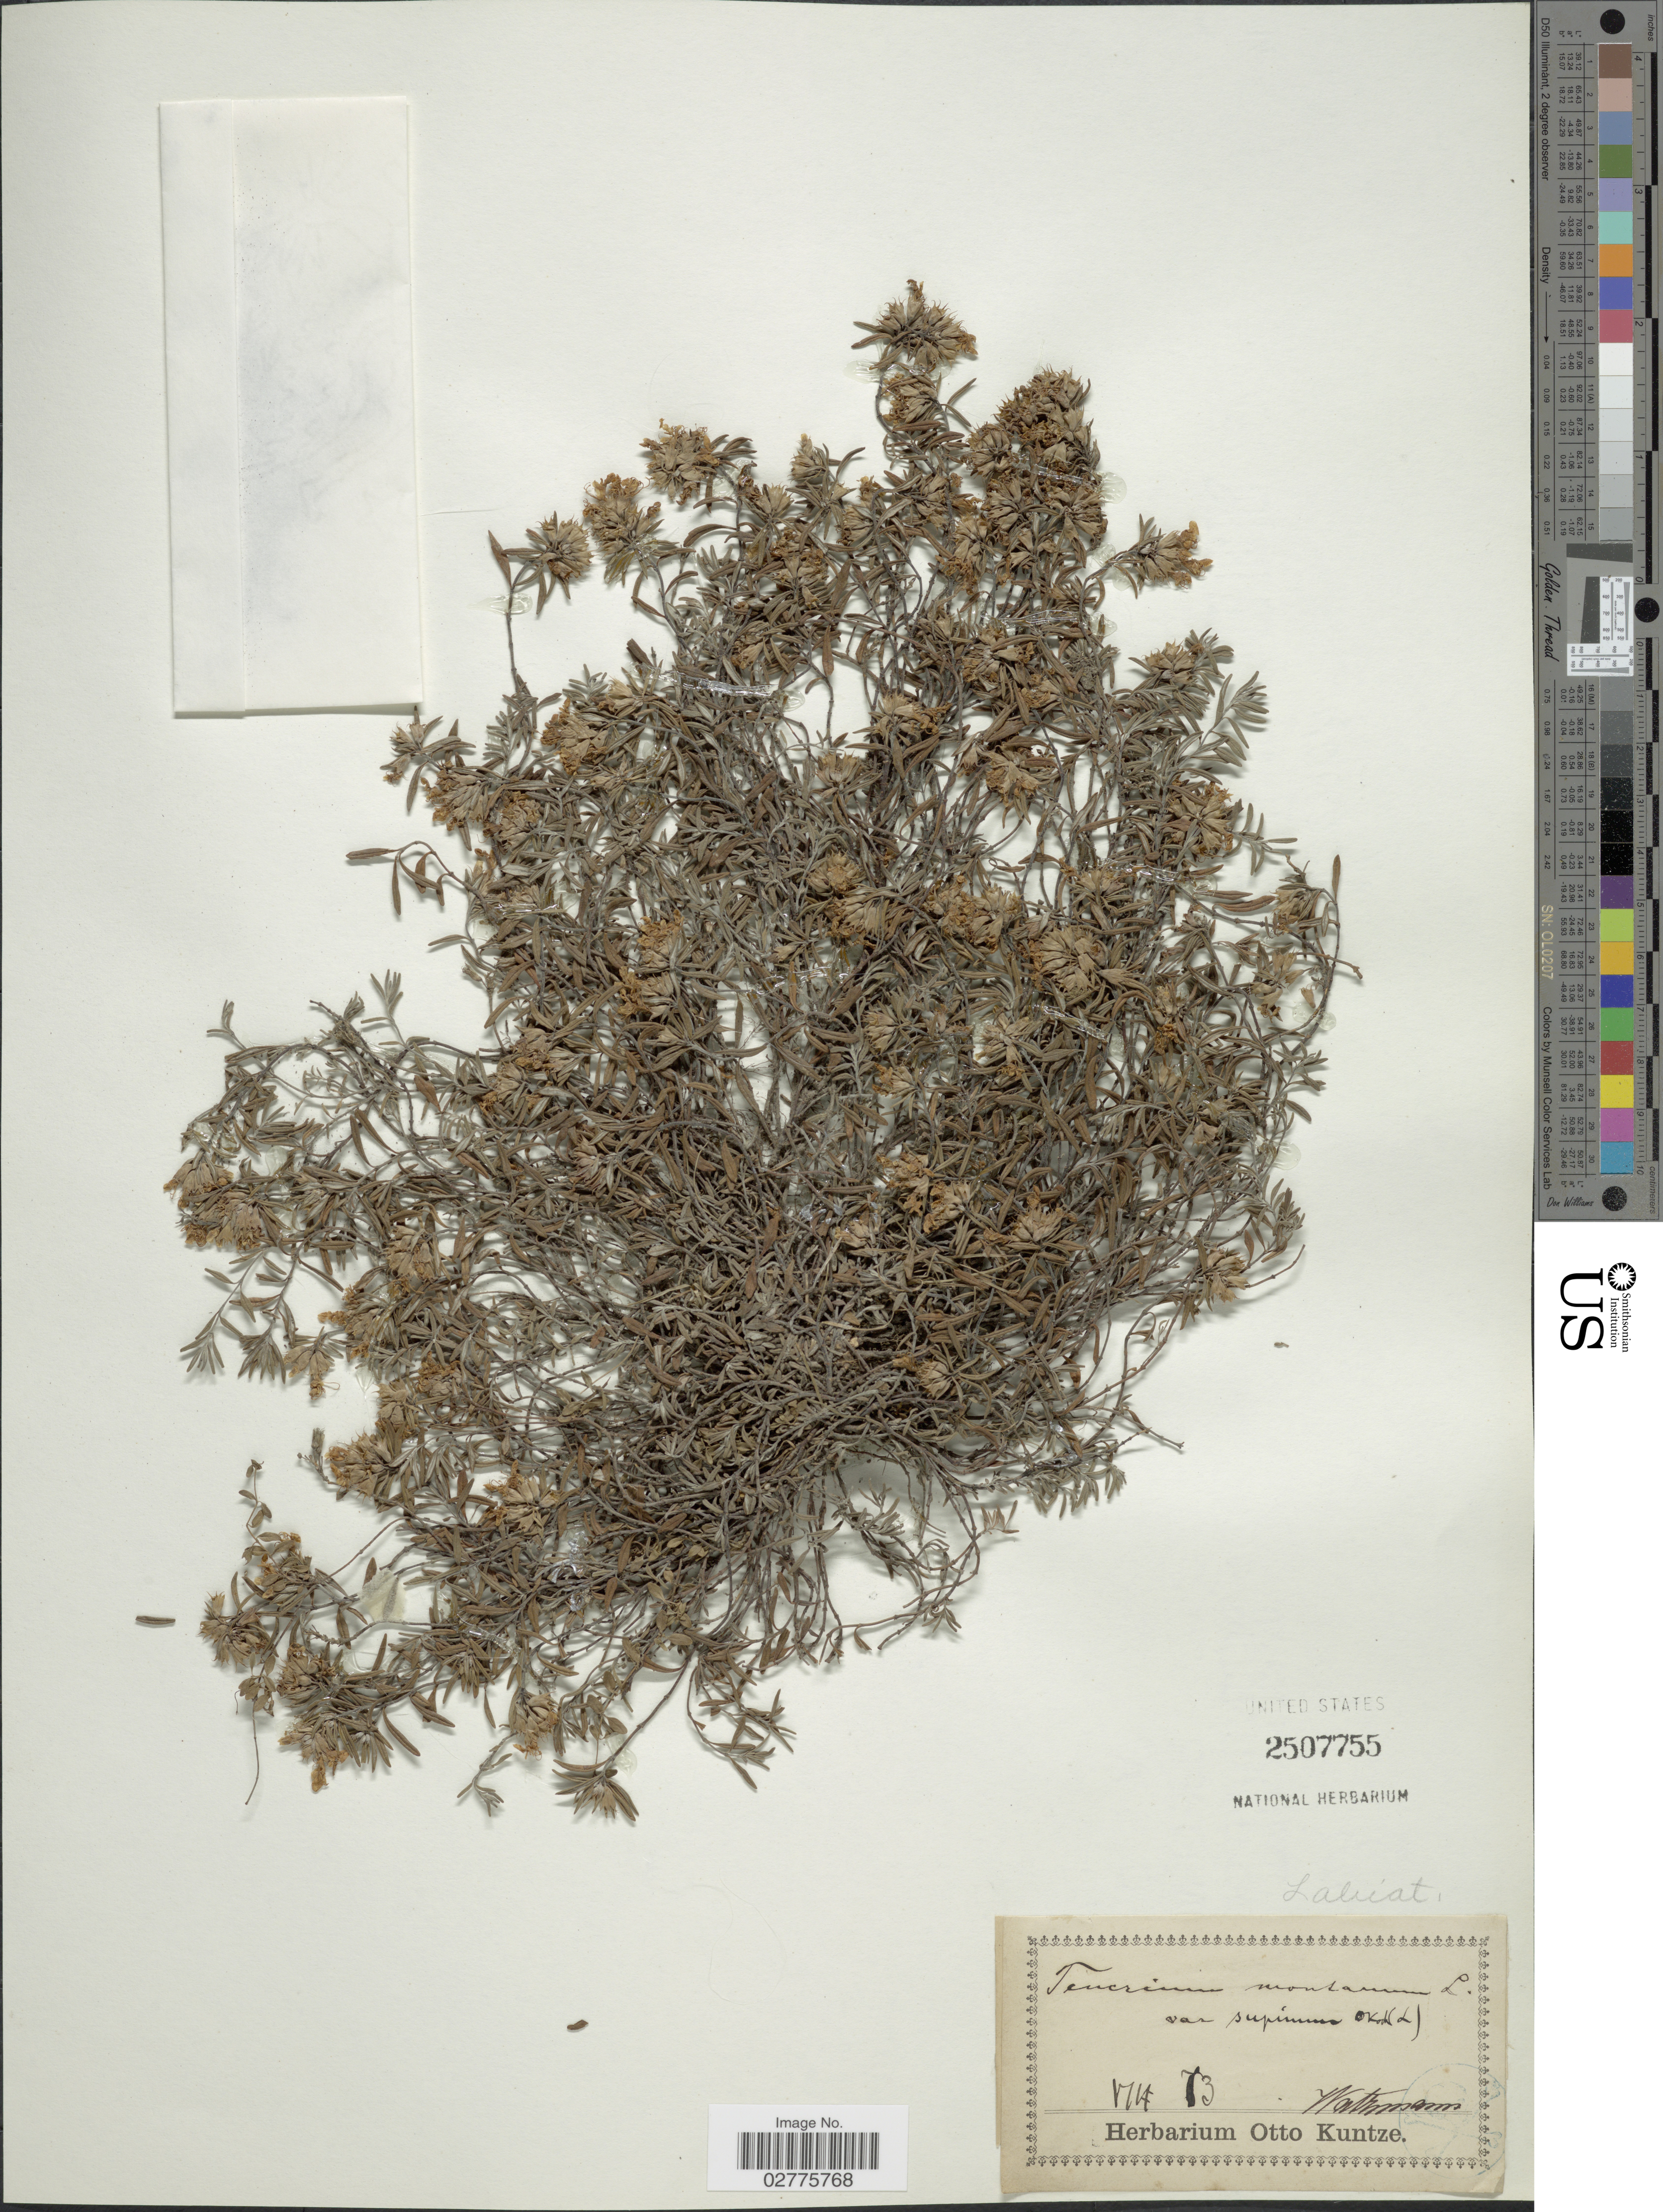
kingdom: Plantae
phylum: Tracheophyta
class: Magnoliopsida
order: Lamiales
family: Lamiaceae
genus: Teucrium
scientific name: Teucrium montanum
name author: L.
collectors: ex herb. Otto Kuntze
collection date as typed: VIII 73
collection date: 1873-08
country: Germany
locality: Wattzman.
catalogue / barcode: US 2507755